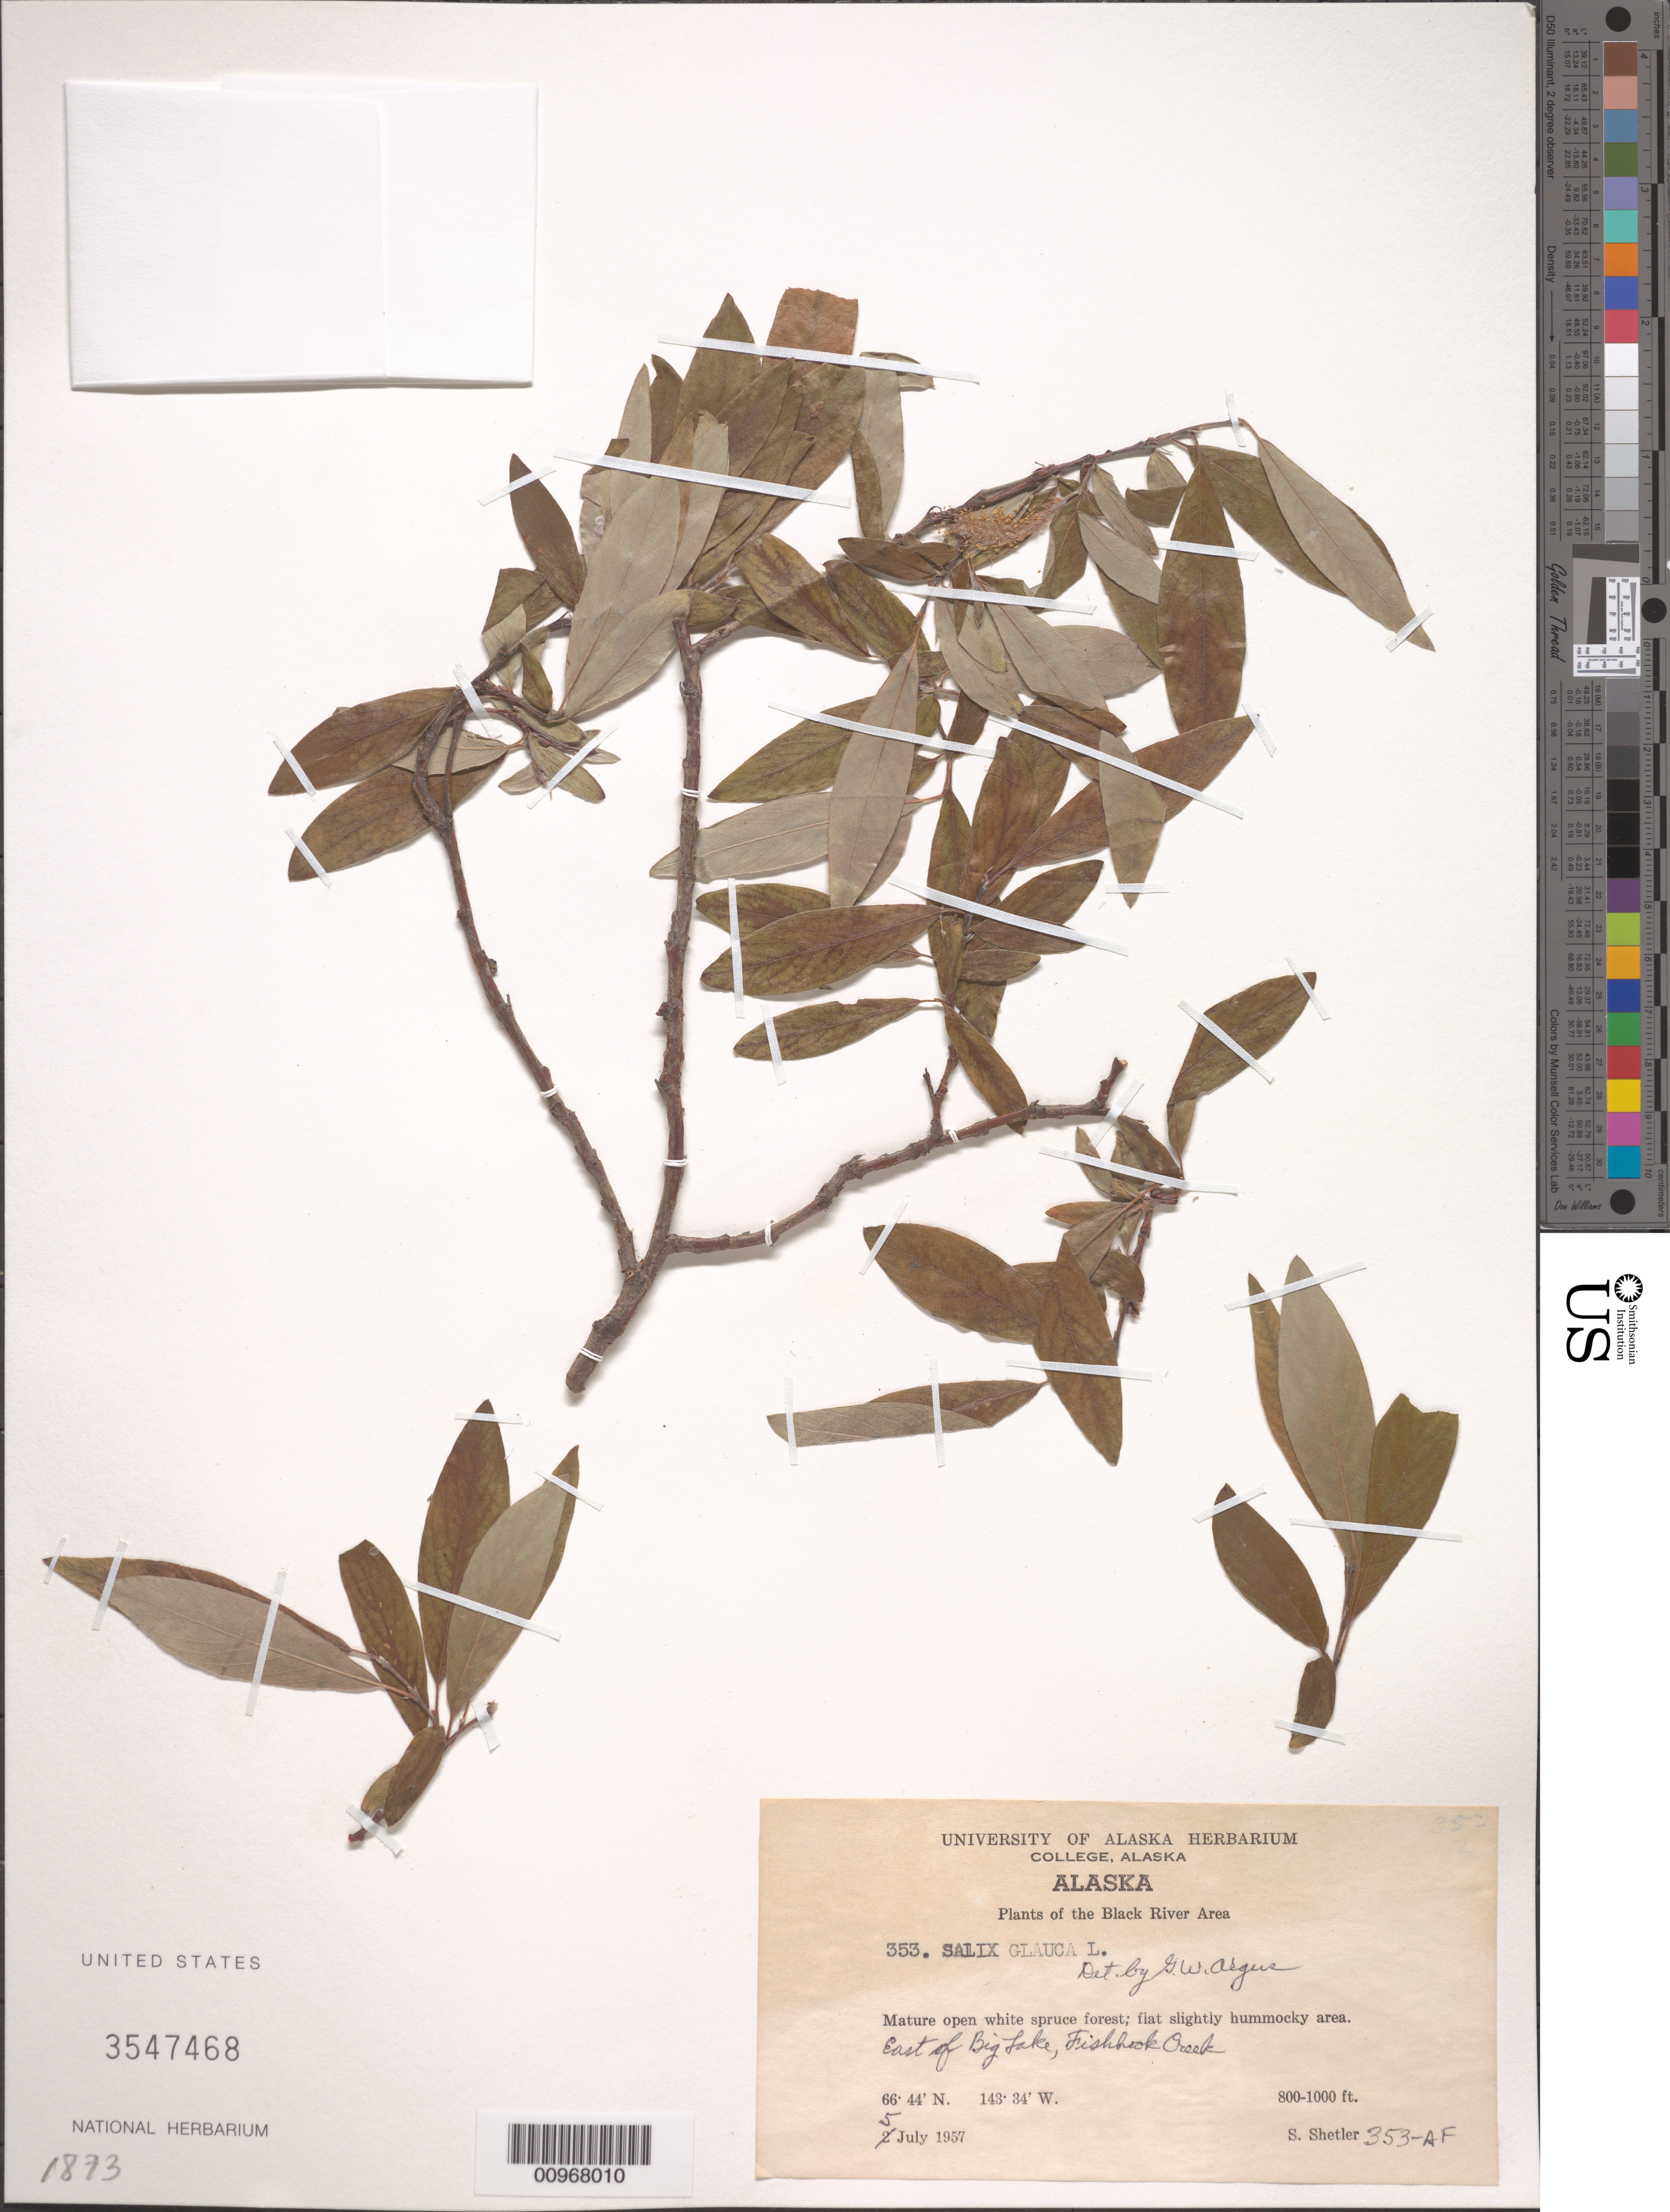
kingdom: Plantae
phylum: Tracheophyta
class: Magnoliopsida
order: Malpighiales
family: Salicaceae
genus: Salix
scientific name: Salix glauca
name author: L.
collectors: S. Shetler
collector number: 353-AF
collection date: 1957-07-05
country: United States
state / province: Alaska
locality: The Black River Area. East of Big Lake, Fishhook Creek.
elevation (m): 244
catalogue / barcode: US 3547468